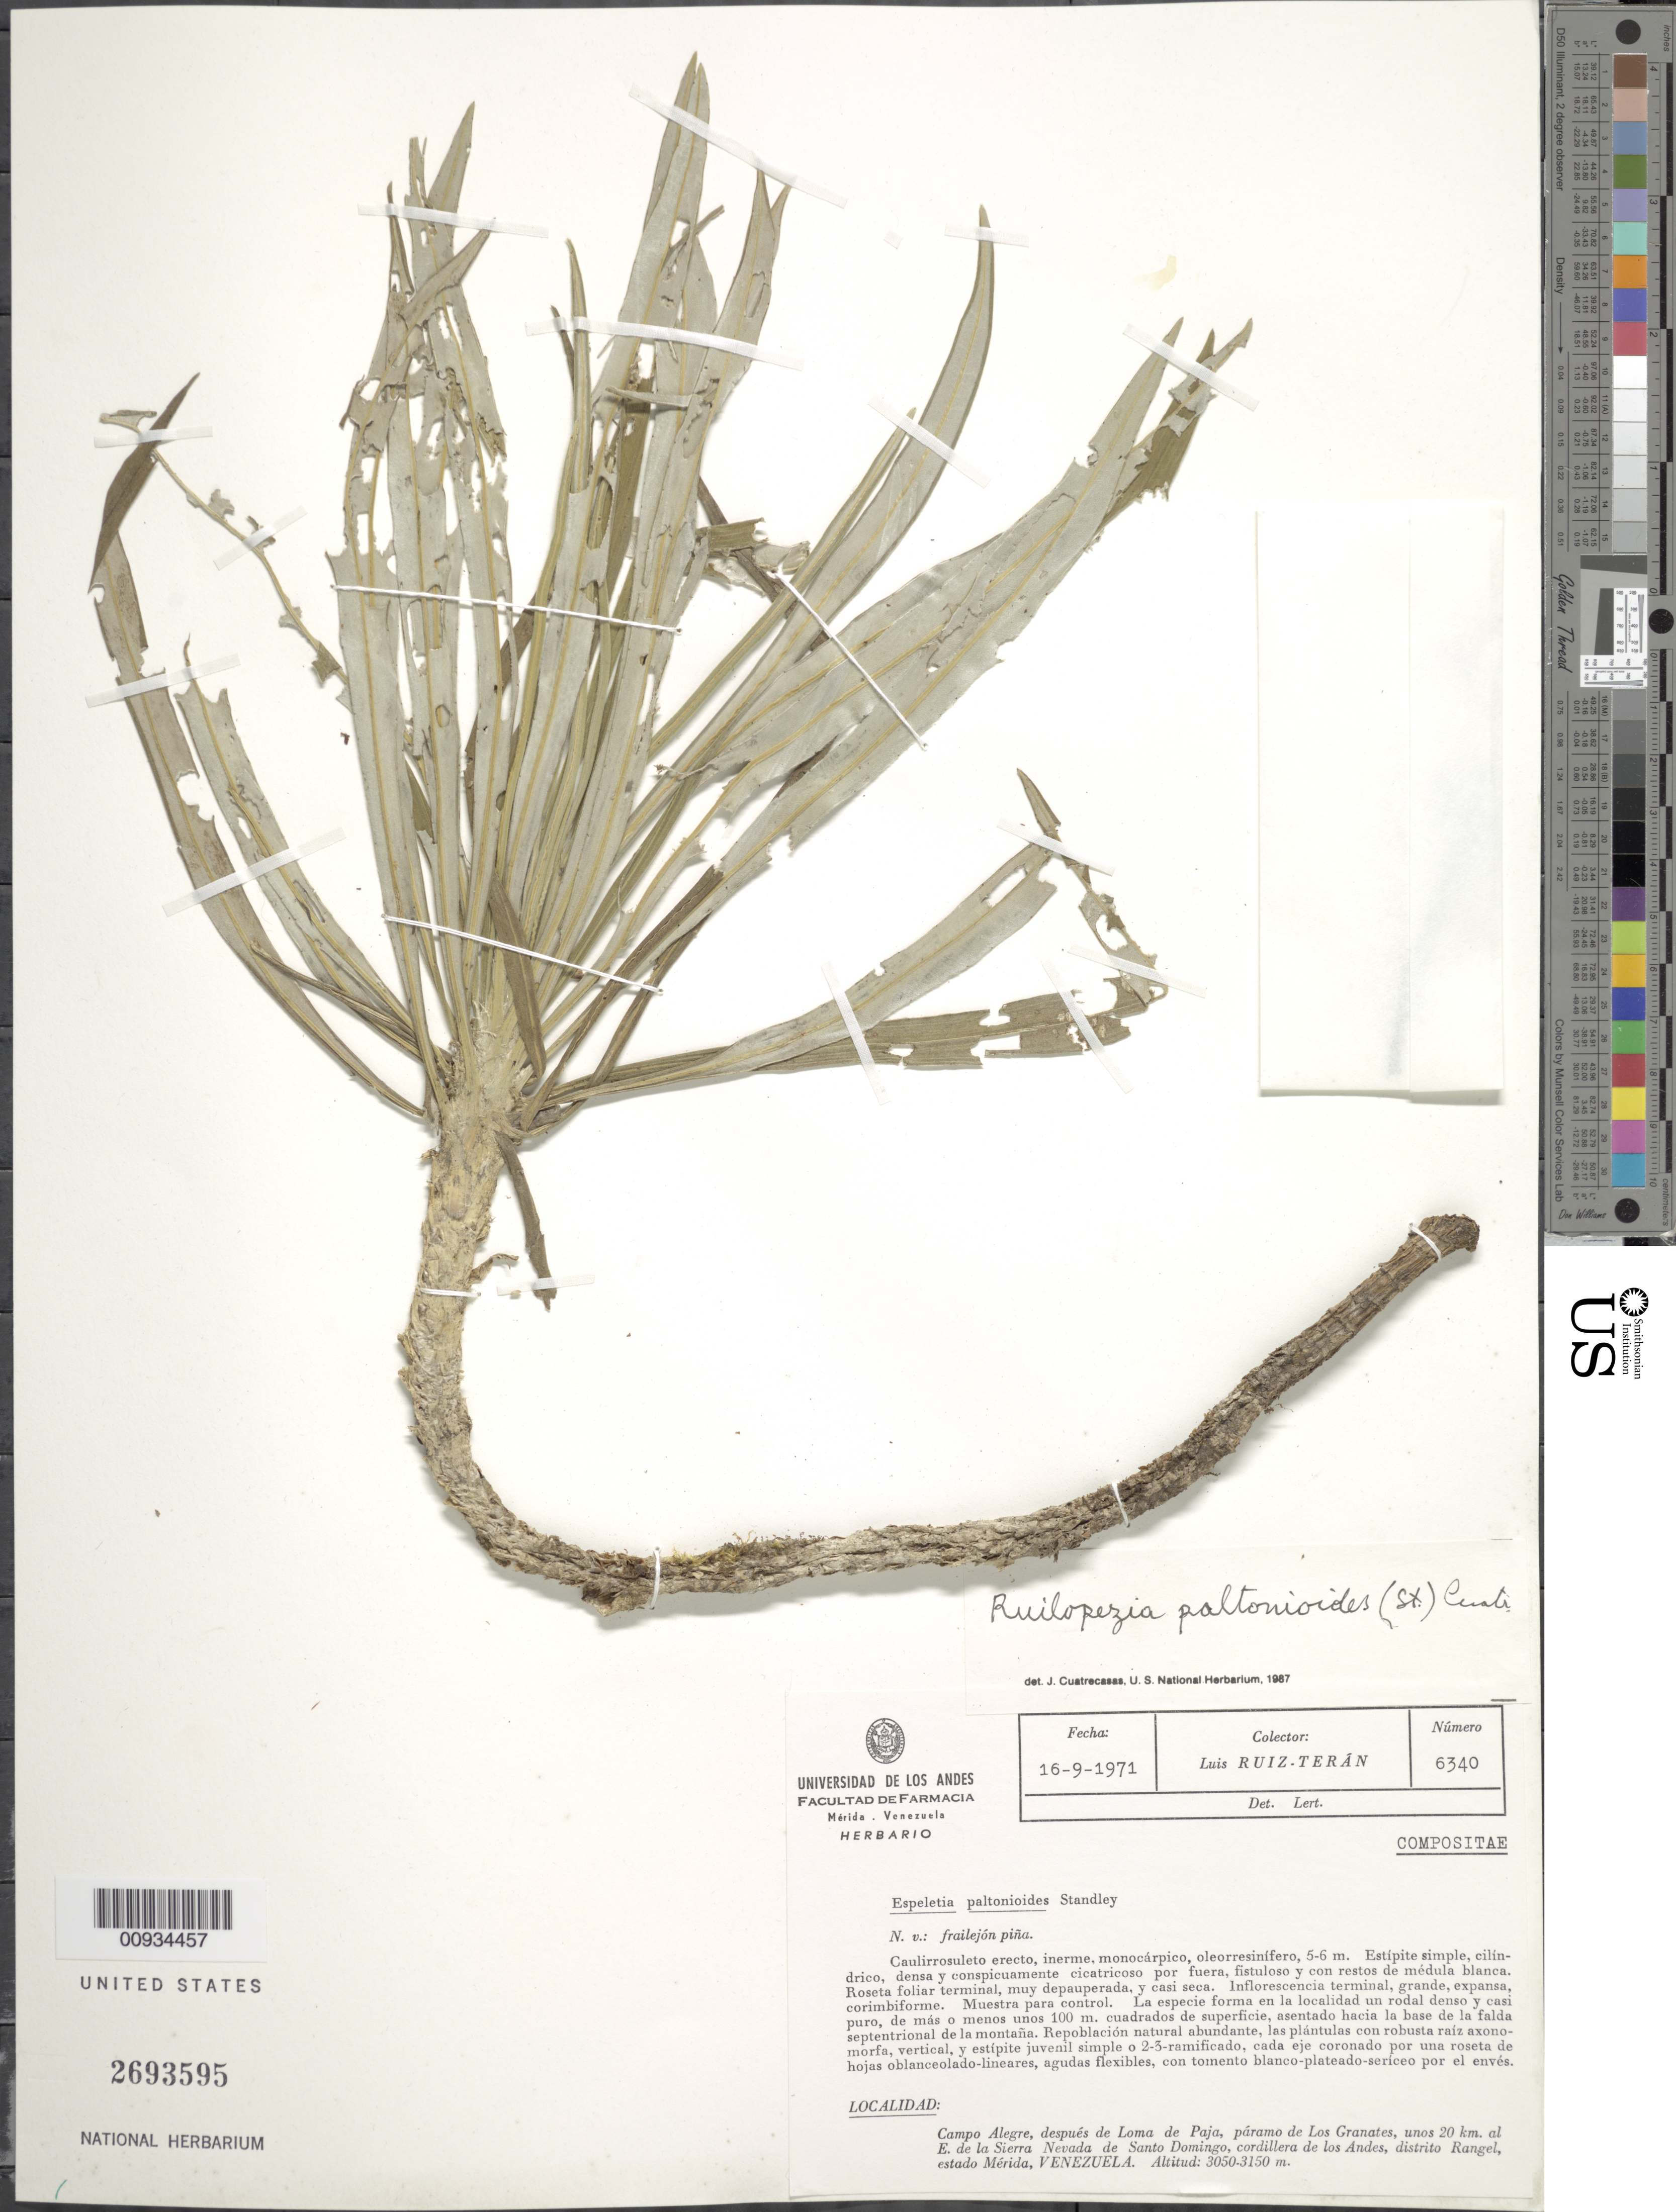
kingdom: Plantae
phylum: Tracheophyta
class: Magnoliopsida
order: Asterales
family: Asteraceae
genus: Ruilopezia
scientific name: Ruilopezia paltonioides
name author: (Standl.) Cuatrec.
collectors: L. Teran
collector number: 6340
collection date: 1971-09-16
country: Venezuela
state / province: Mérida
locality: Campo Alegre, despues de Loma de Paja, paramo de Los Granates, unos 20 km al E de la Sierra Nevada de Santo Domingo, Cordillera de Los Andes, Distrito Rangel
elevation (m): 3050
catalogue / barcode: US 2693595